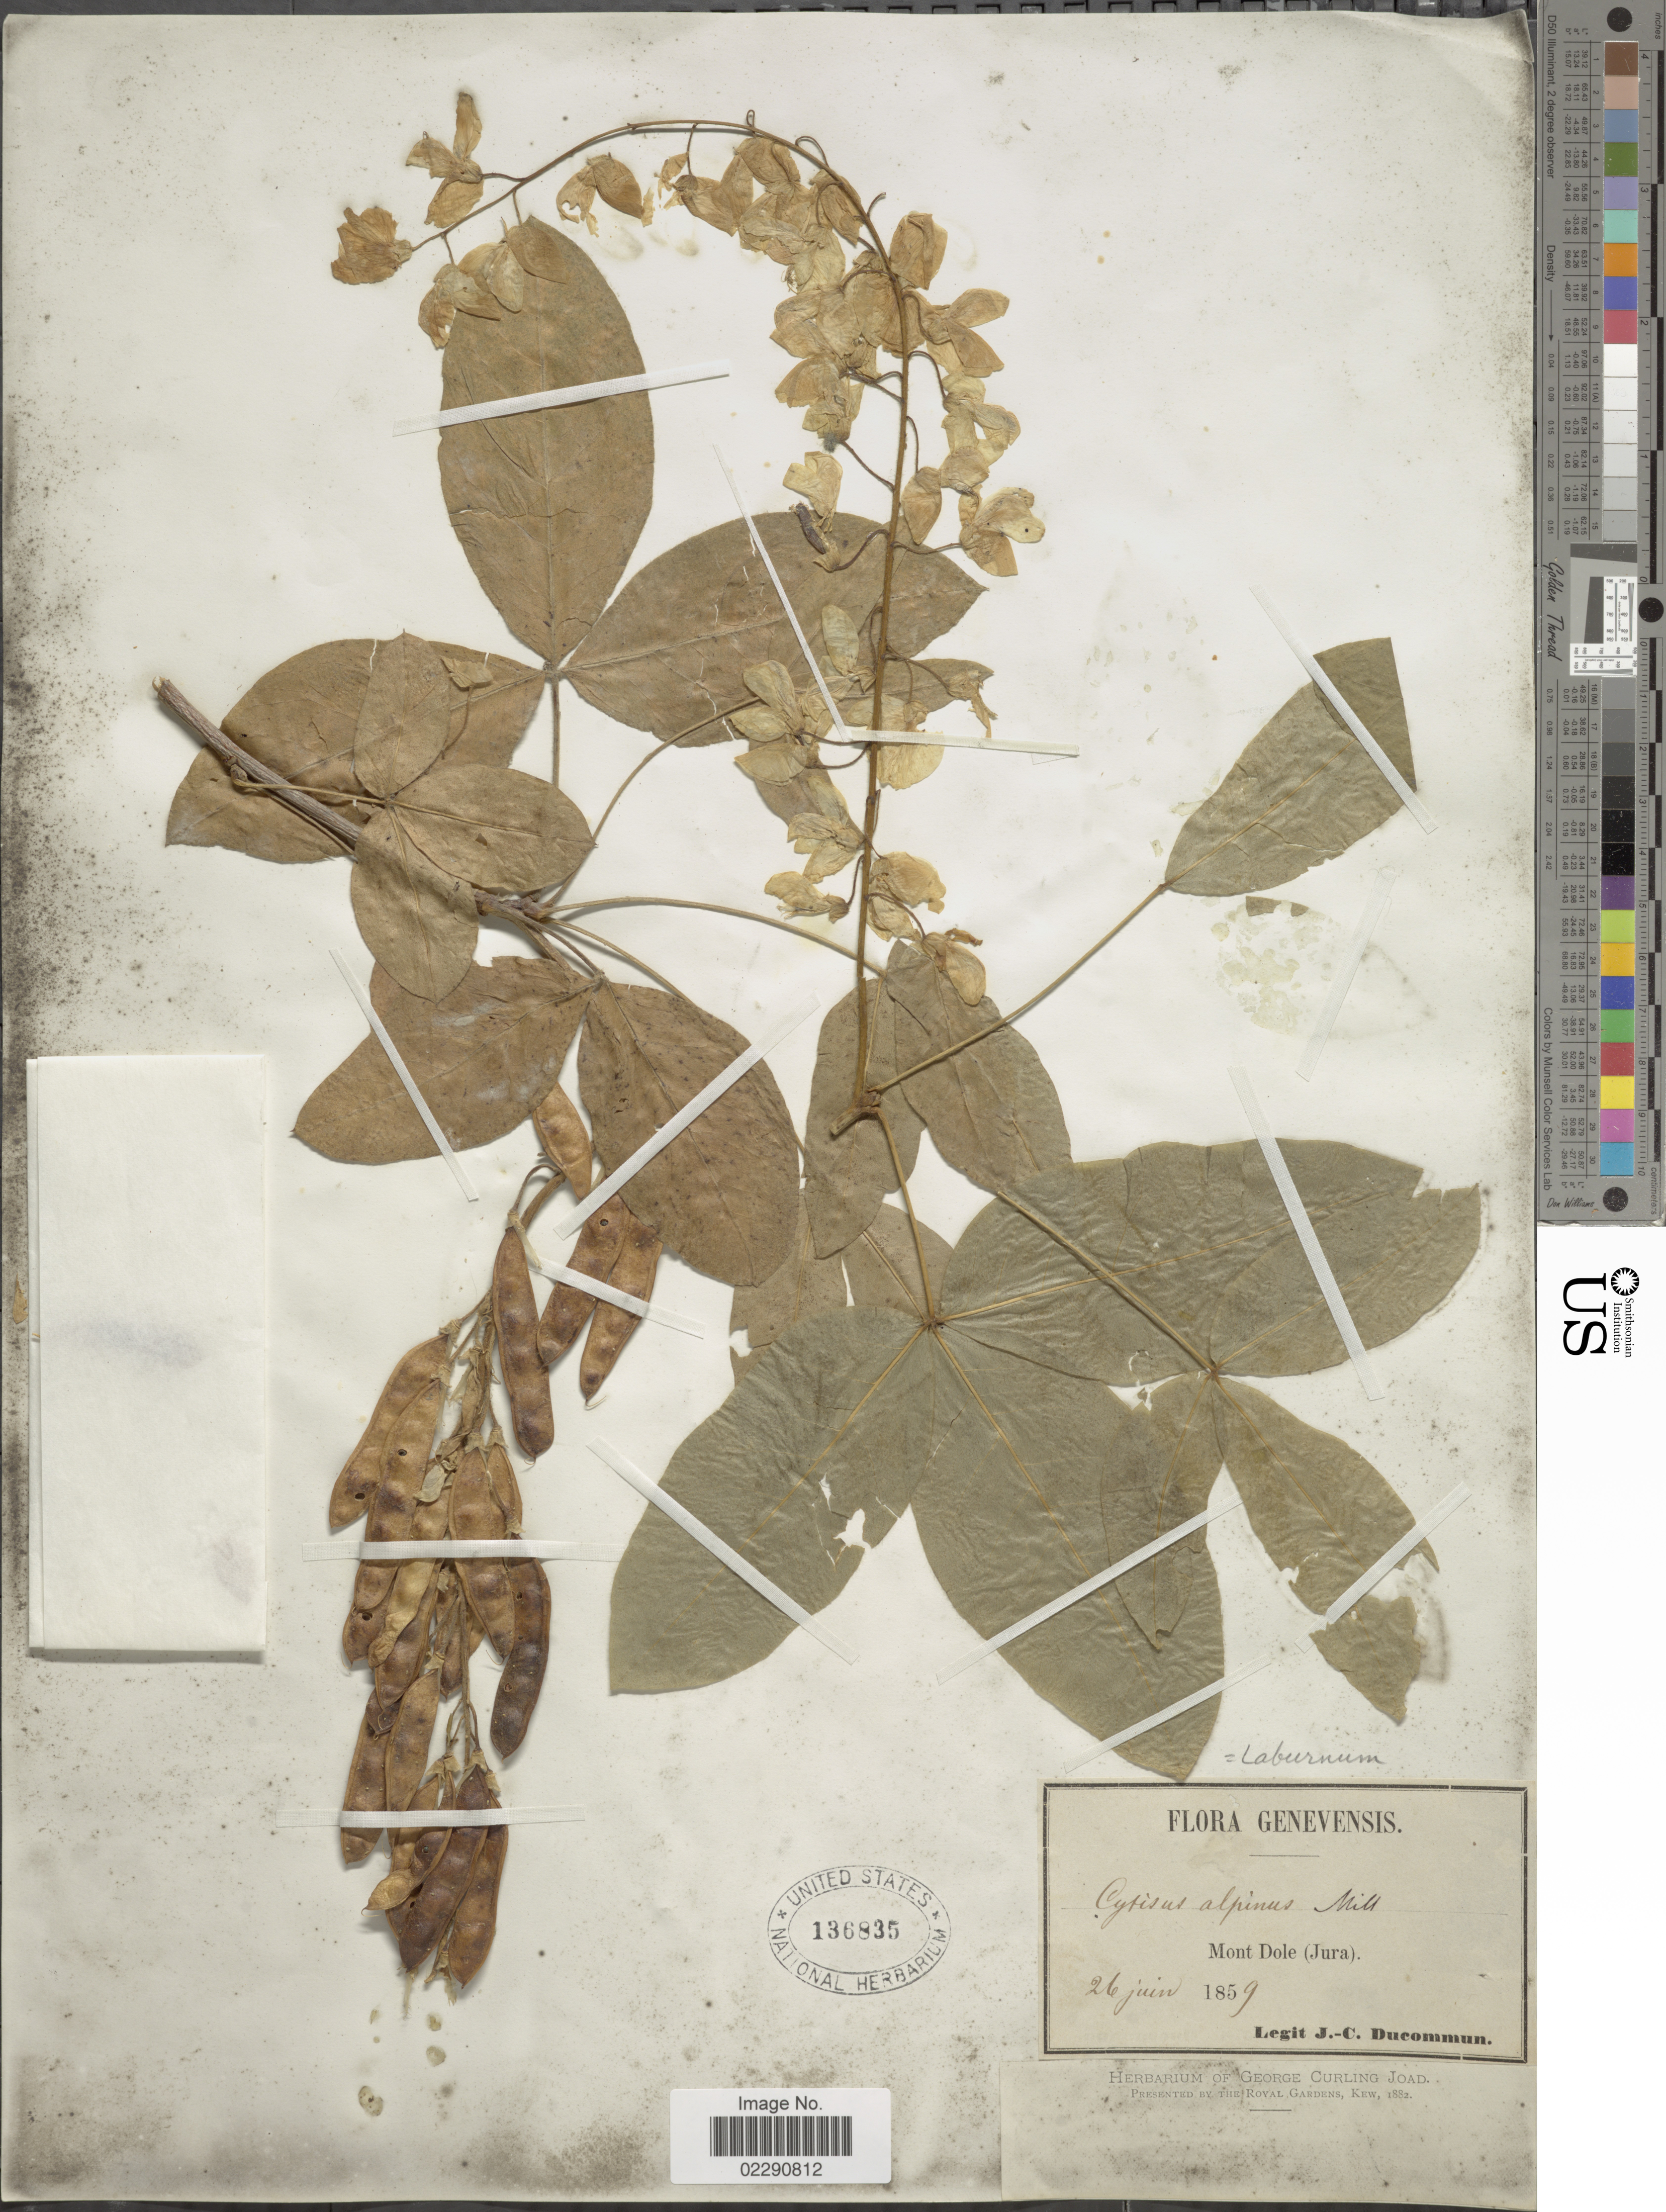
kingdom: Plantae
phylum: Tracheophyta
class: Magnoliopsida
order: Fabales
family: Fabaceae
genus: Laburnum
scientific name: Laburnum alpinum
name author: (Mill.) Bercht. & J. Presl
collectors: J. Ducommun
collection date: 1859-06-26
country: Switzerland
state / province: Jura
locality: Genevensis, Mont Dole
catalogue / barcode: US 136835